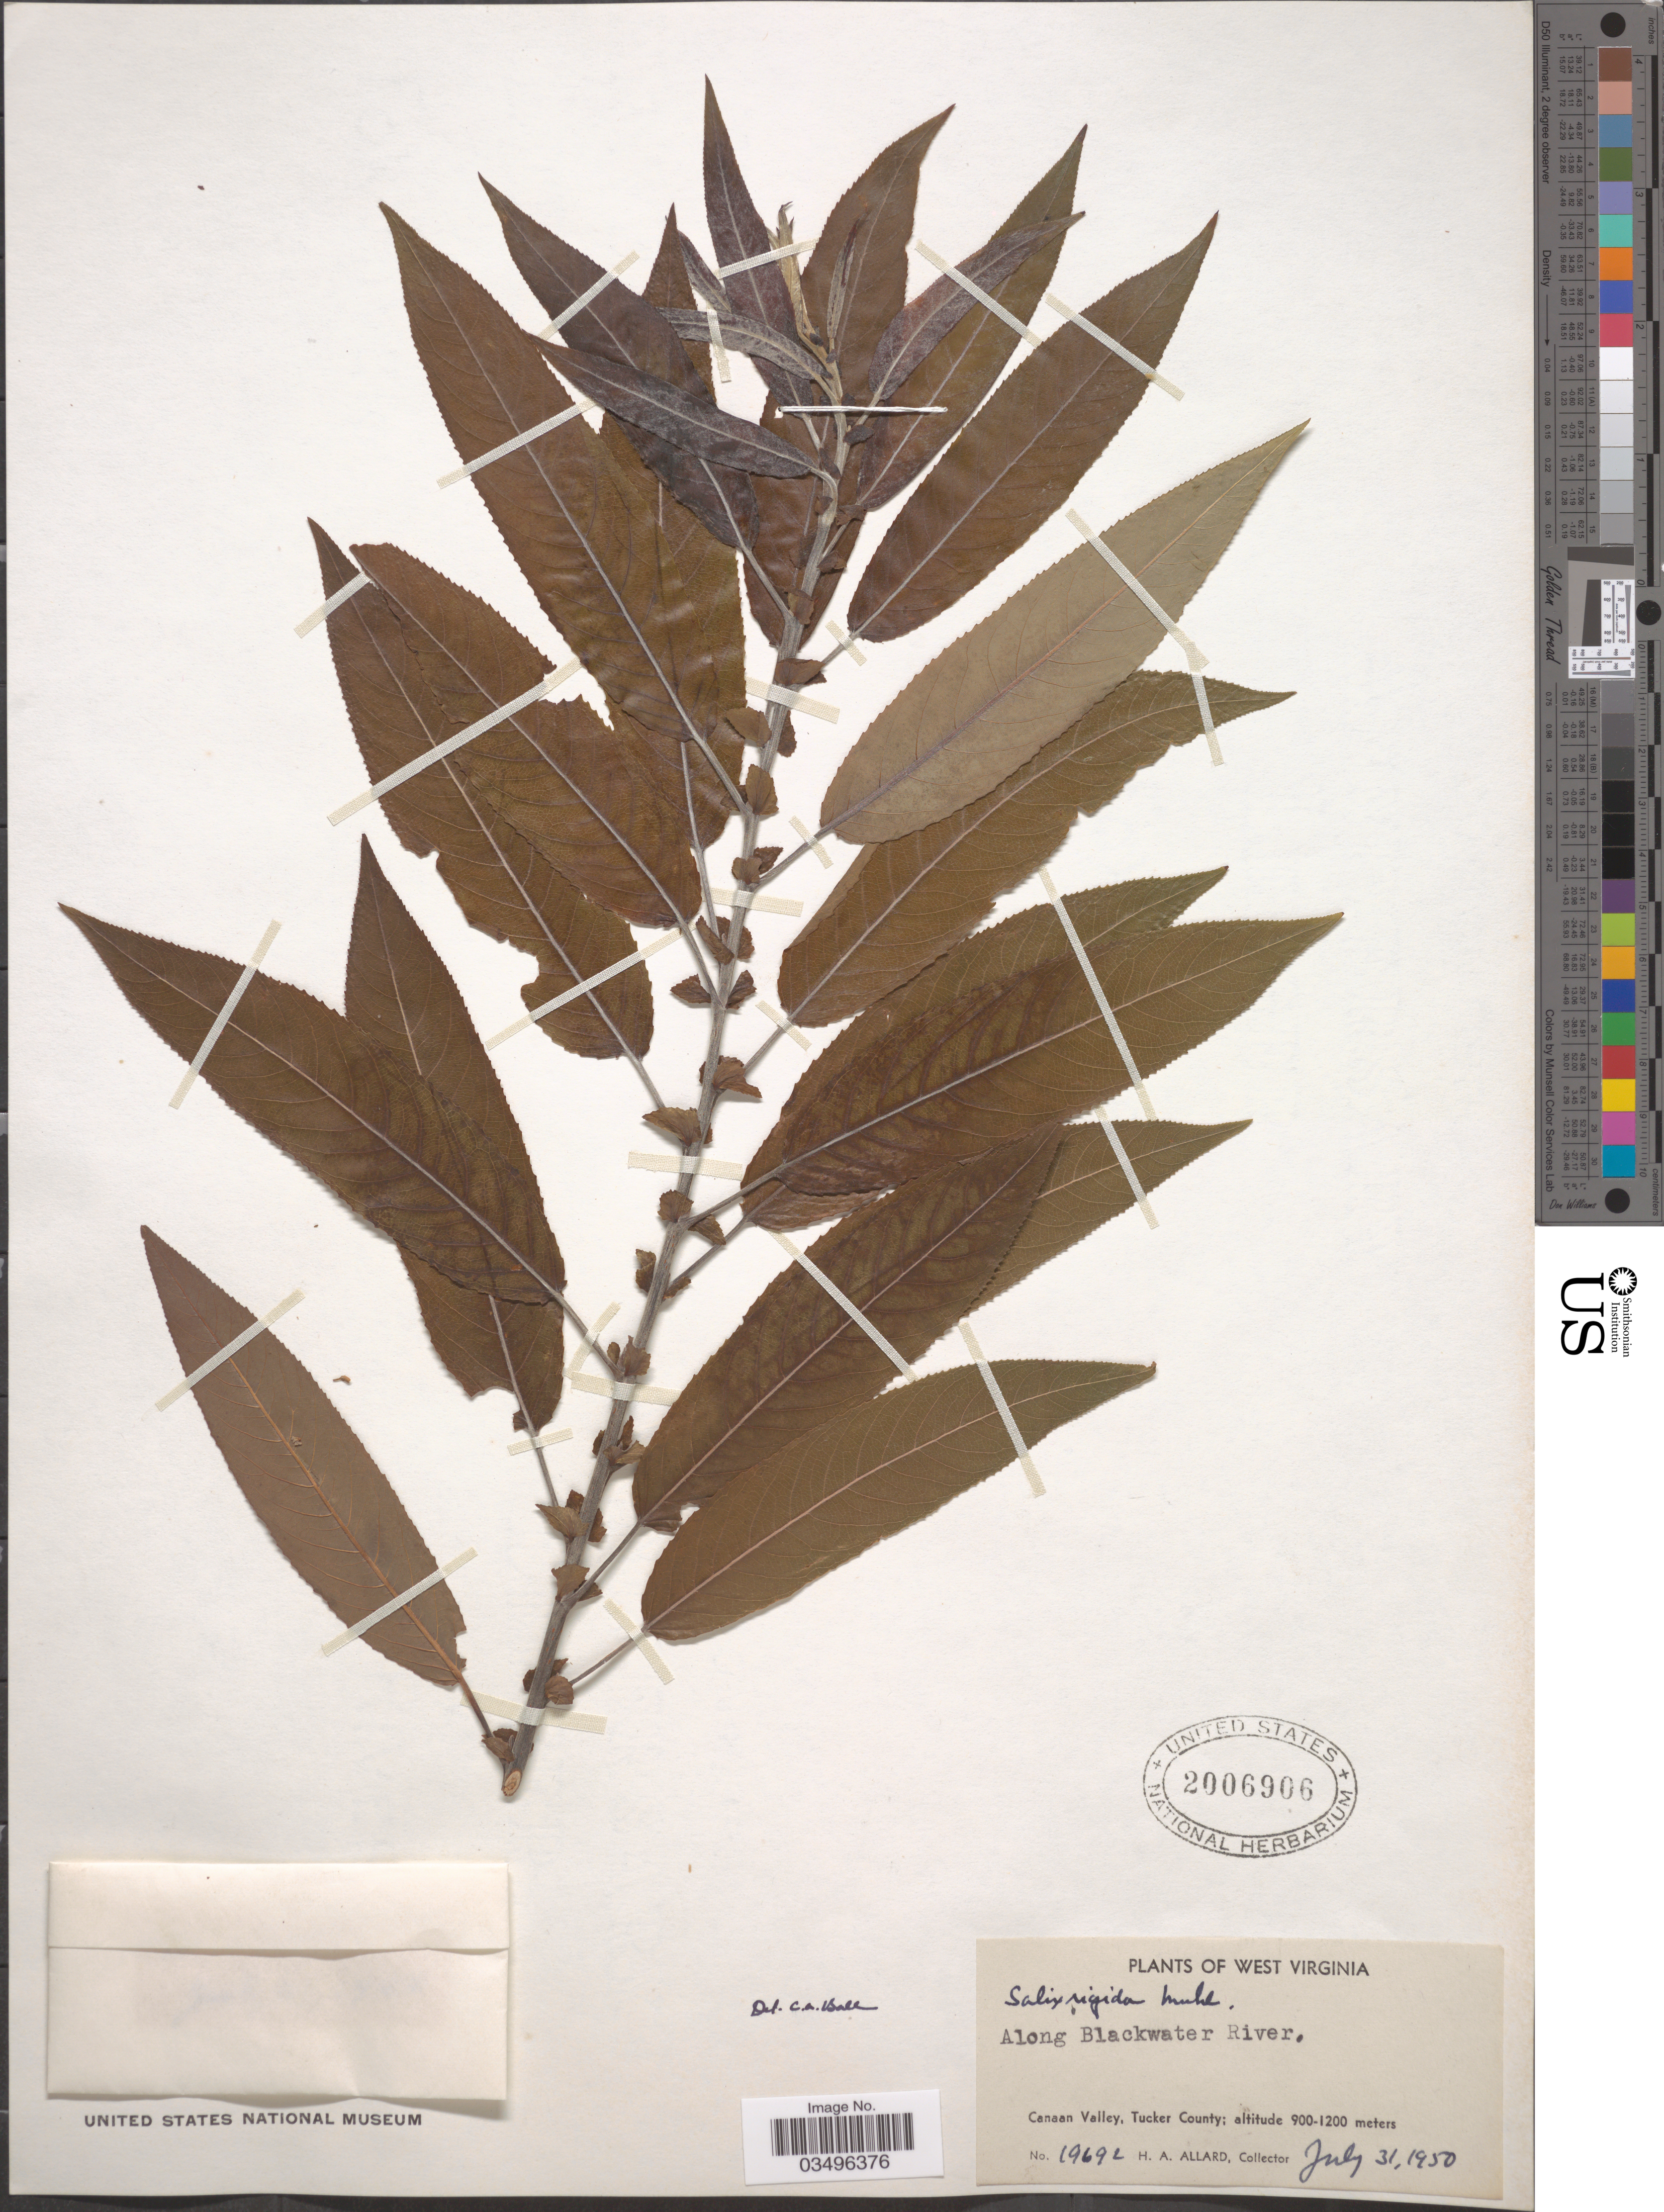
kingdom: Plantae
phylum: Tracheophyta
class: Magnoliopsida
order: Malpighiales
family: Salicaceae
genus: Salix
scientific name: Salix cordata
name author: Michx.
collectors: H. A. Allard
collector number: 19692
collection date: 1950-07-31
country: United States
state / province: West Virginia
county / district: Tucker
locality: Along Blackwater River. Canaan Valley, Tucker County.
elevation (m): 900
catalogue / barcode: US 2006906